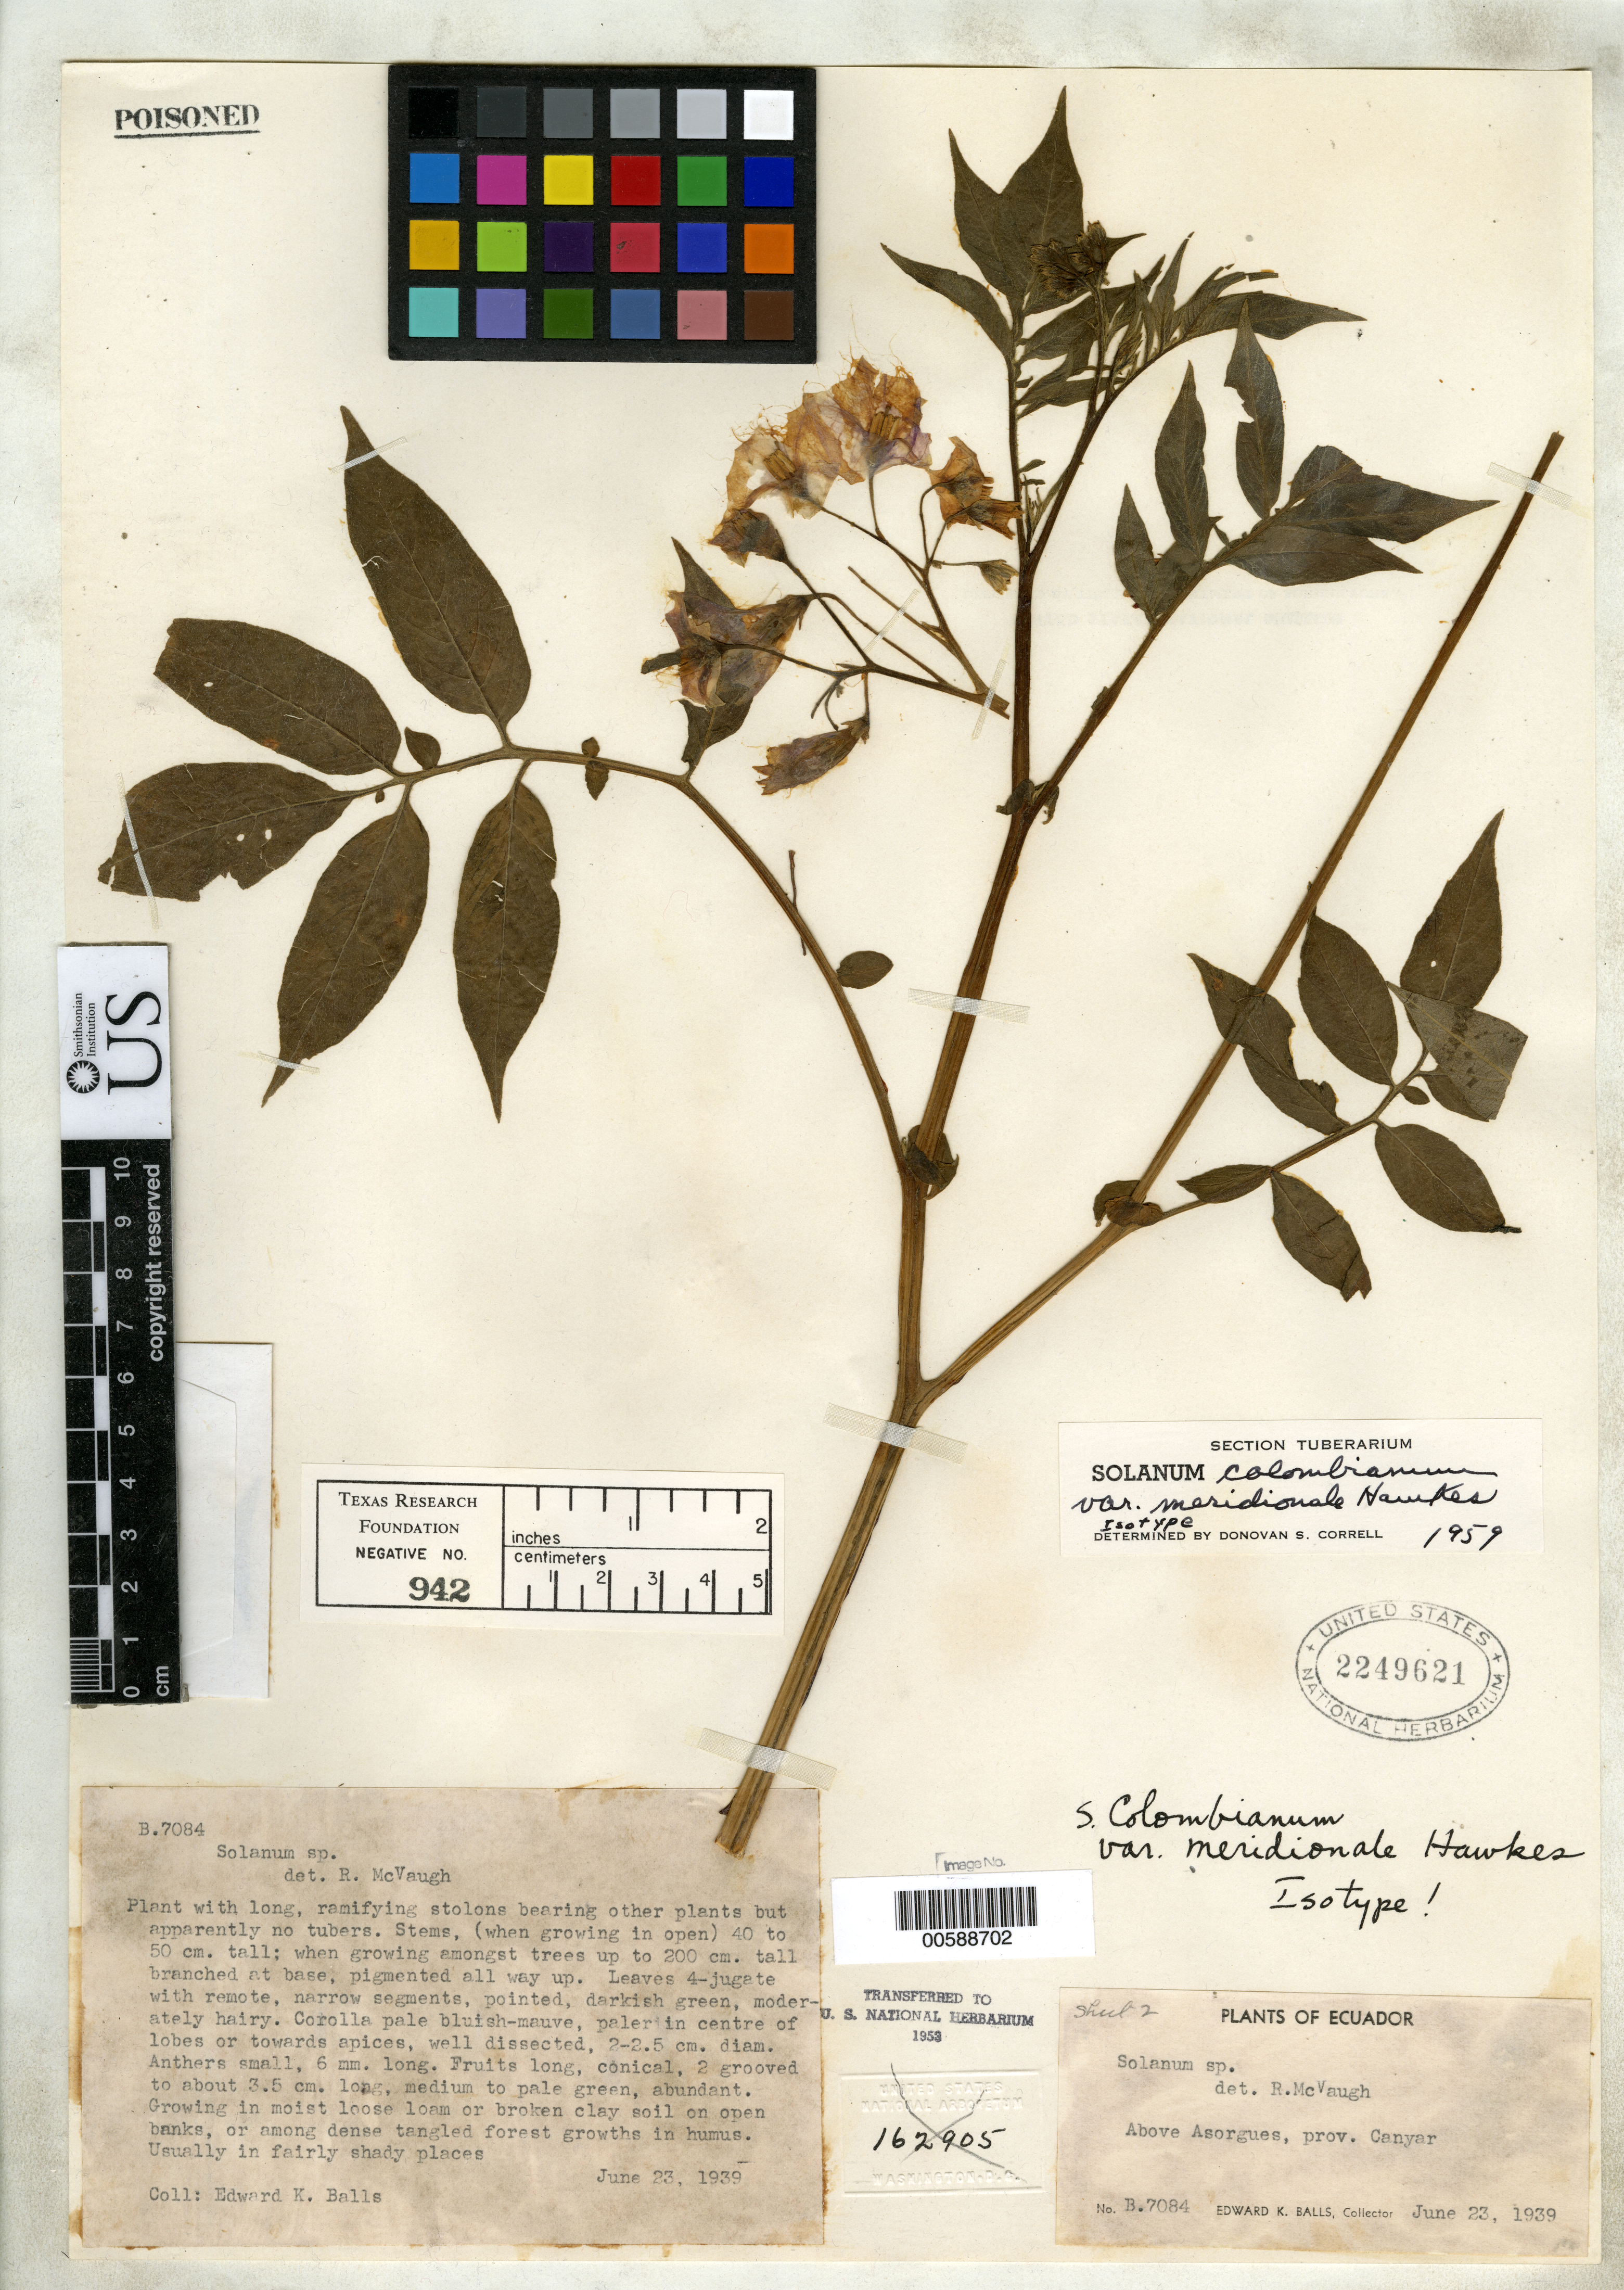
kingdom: Plantae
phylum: Tracheophyta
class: Magnoliopsida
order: Solanales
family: Solanaceae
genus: Solanum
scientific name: Solanum colombianum var. meridionale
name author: Hawkes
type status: Isotype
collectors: E. K. Balls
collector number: B 7084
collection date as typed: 23 Jun 1939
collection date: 1939-06-23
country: Ecuador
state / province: Cañar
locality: Above Azogues.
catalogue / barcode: US 2249621